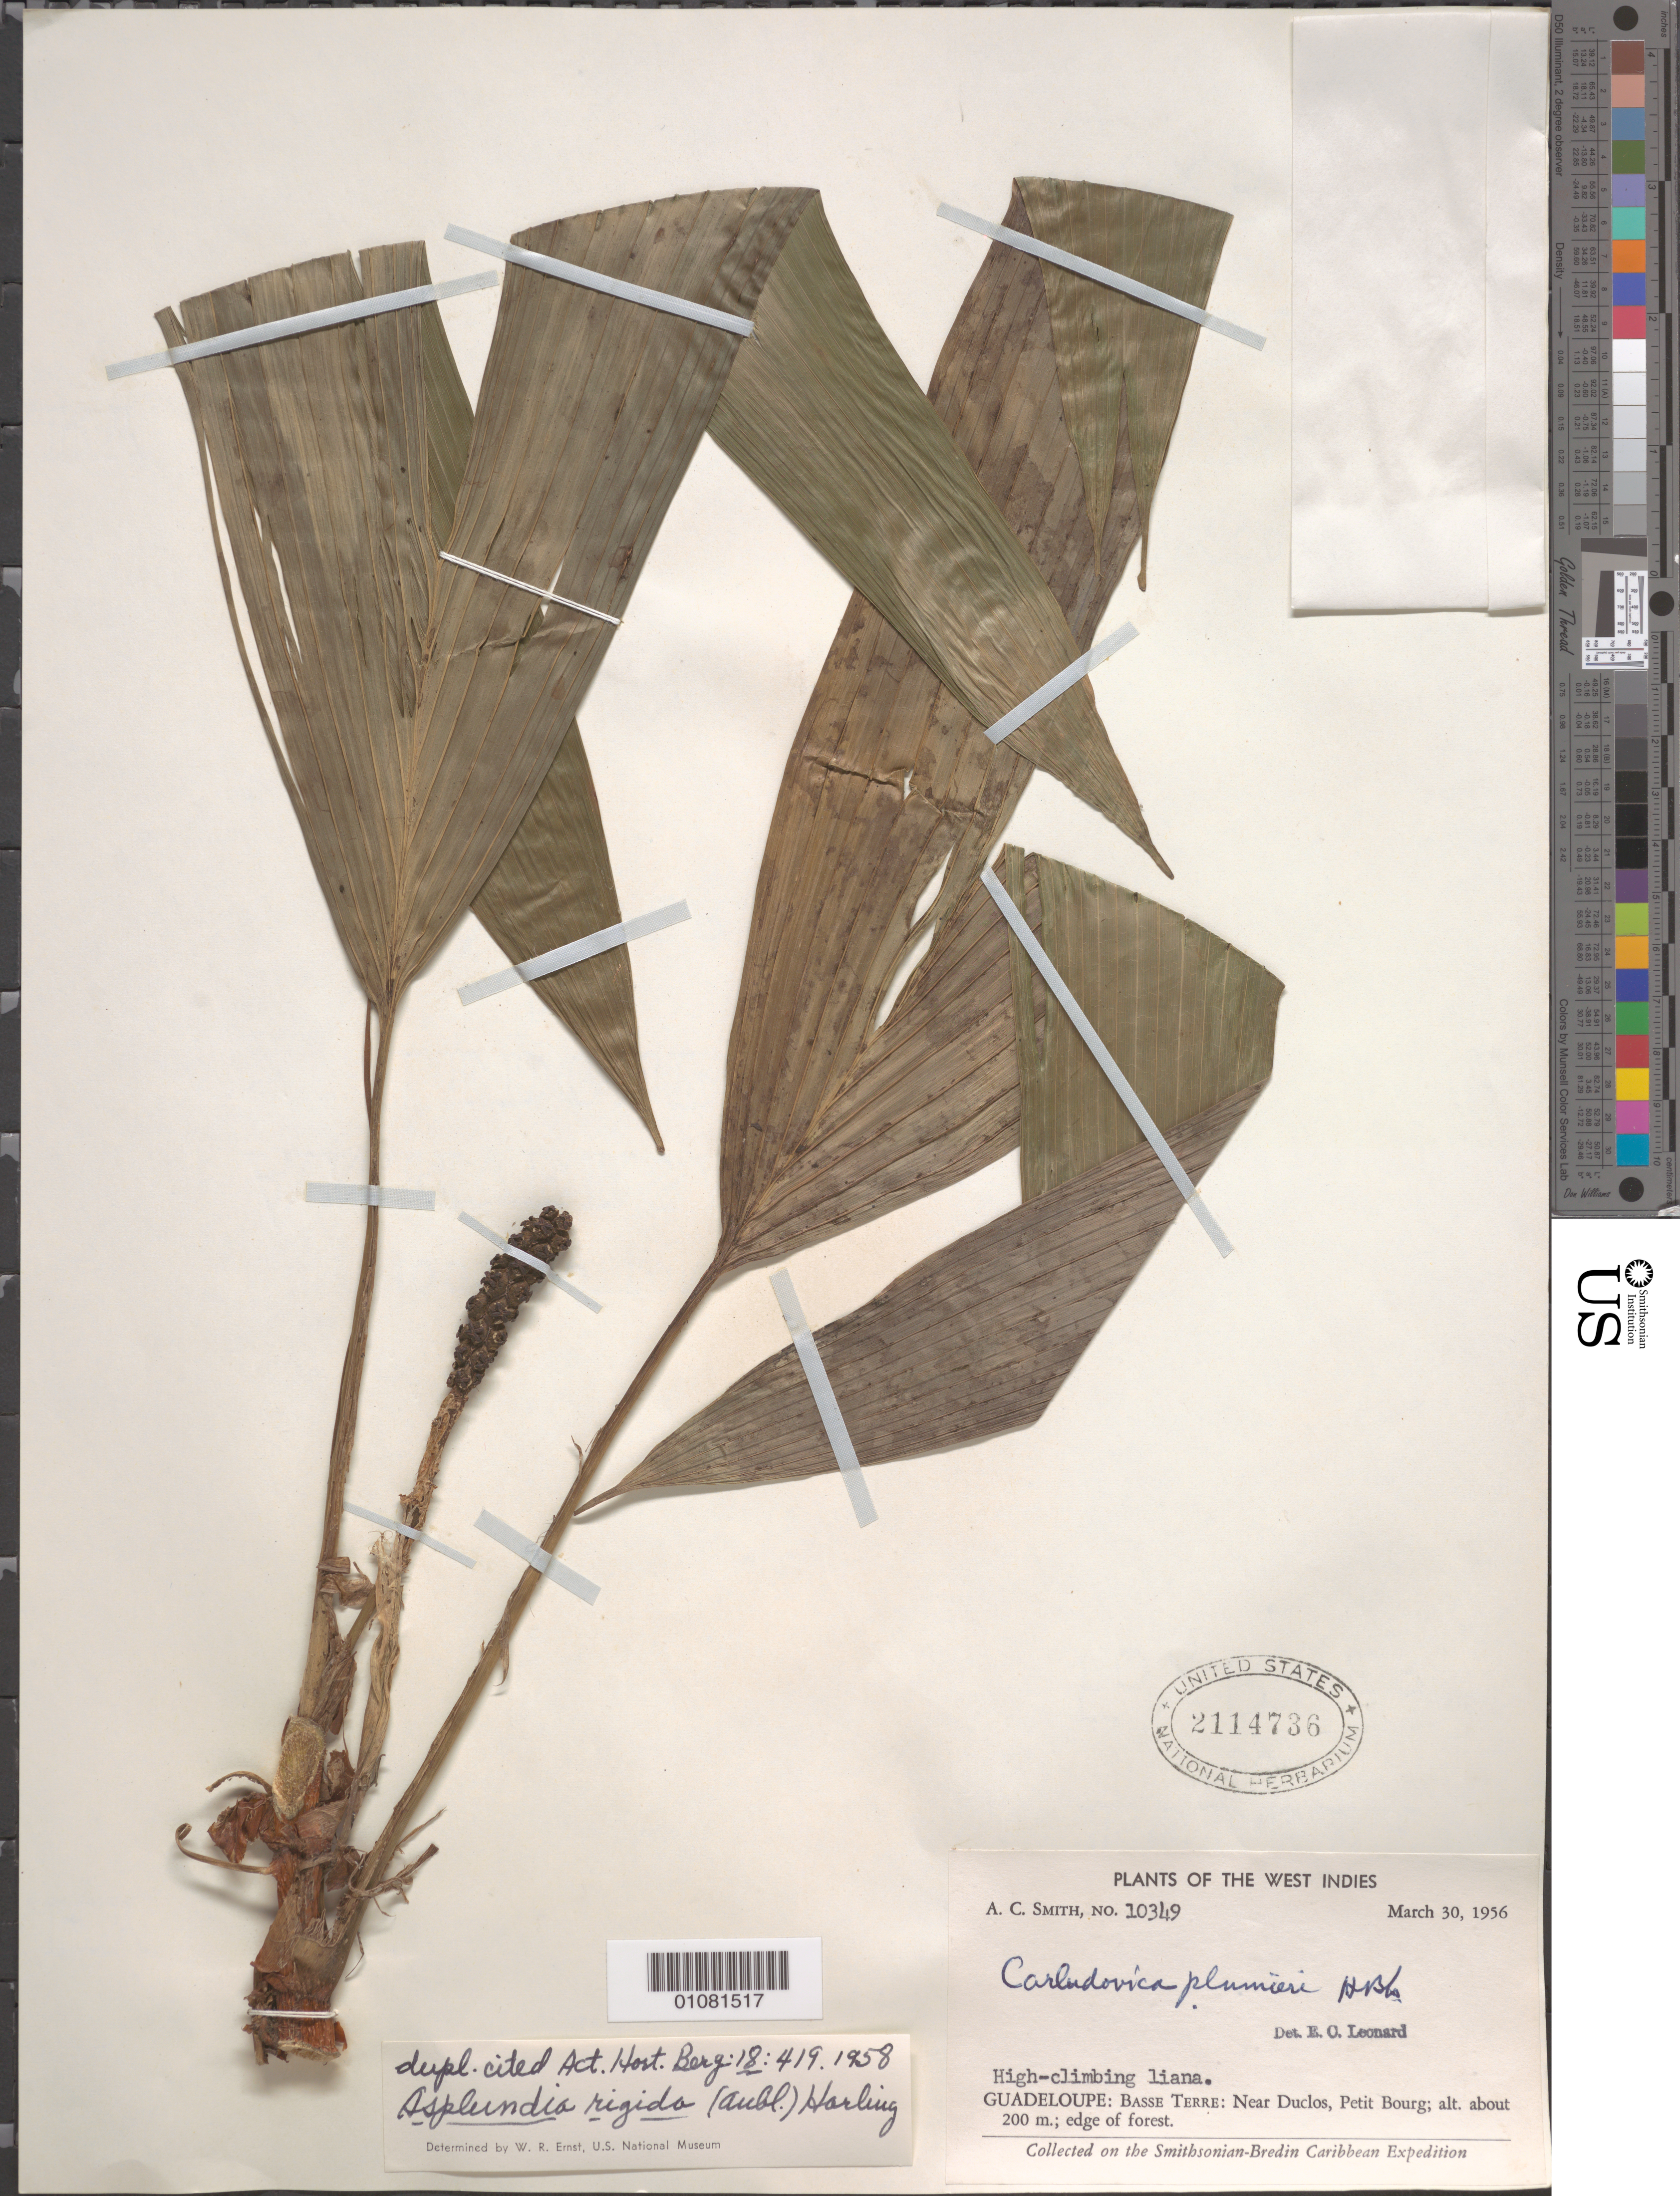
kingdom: Plantae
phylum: Tracheophyta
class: Liliopsida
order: Pandanales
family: Cyclanthaceae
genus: Asplundia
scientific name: Asplundia rigida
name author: (Aubl.) Harling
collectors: A. C. Smith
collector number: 10349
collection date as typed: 30 Mar 1956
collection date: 1956-03-30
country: Guadeloupe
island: Basse Terre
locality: Near Duclos, Petit Bourg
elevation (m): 200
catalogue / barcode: US 2114736